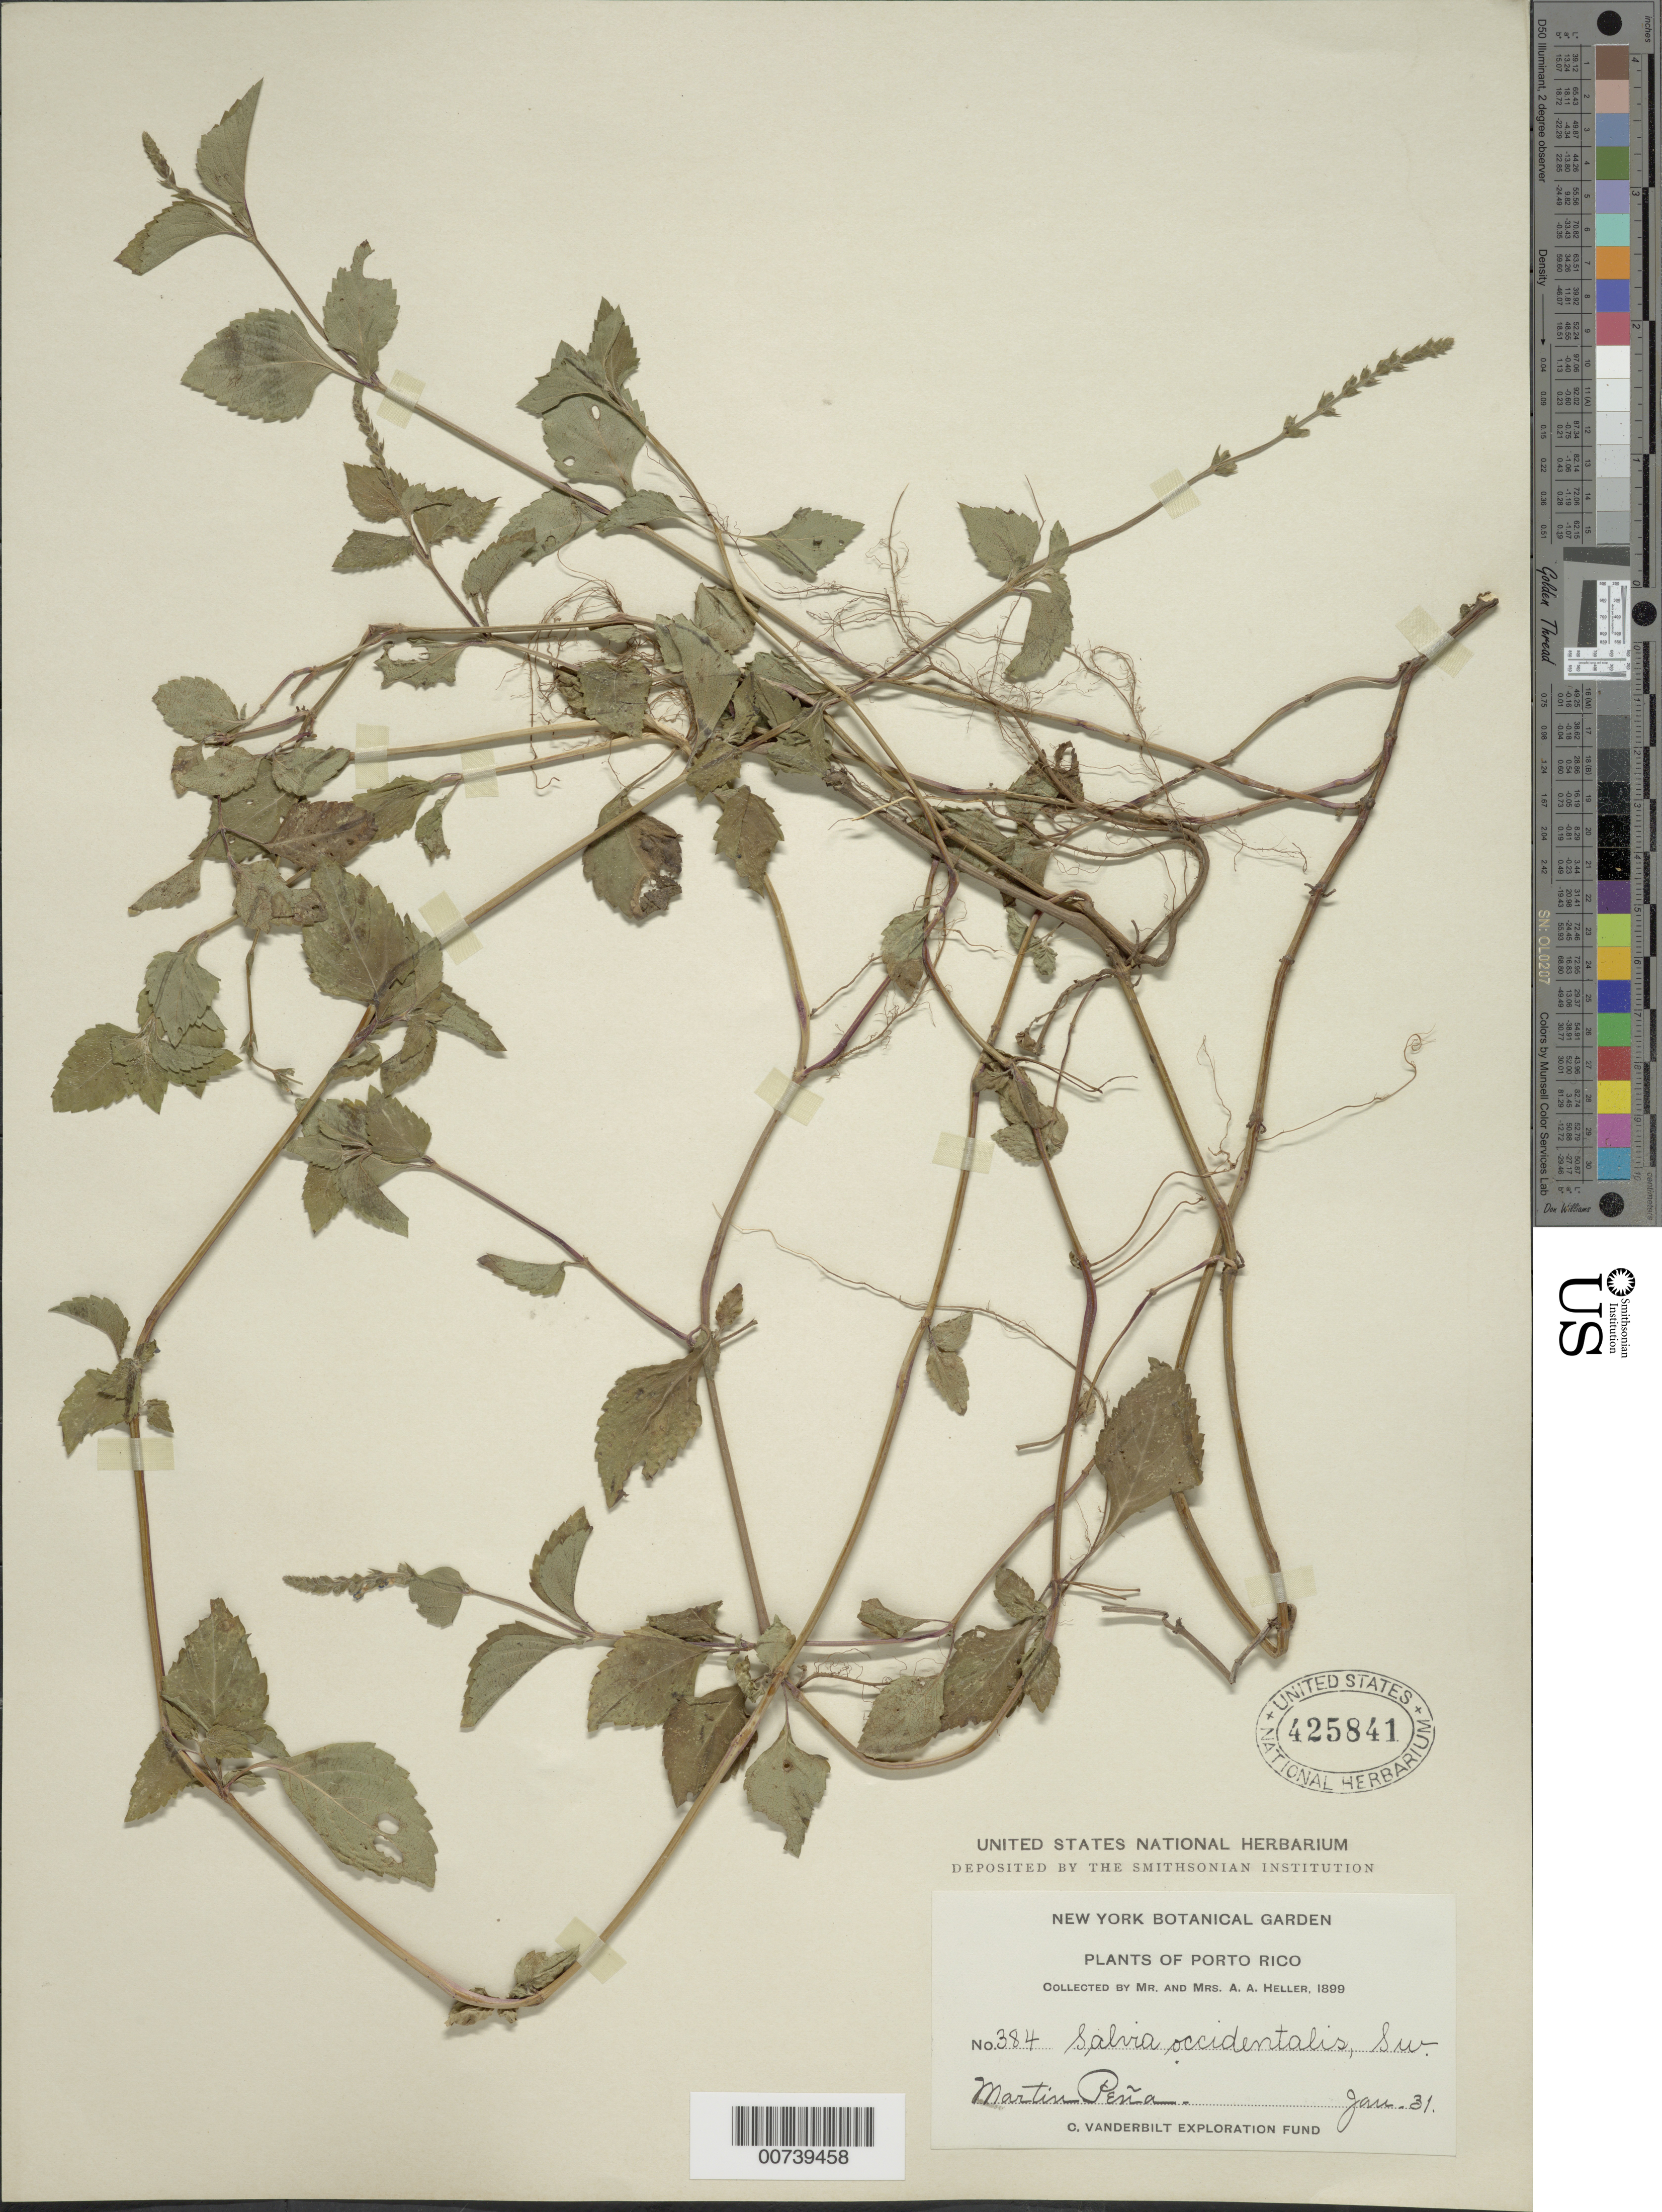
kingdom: Plantae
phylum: Tracheophyta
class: Magnoliopsida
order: Lamiales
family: Lamiaceae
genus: Salvia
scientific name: Salvia occidentalis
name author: Sw.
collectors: A. A. Heller & E. G. Heller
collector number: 384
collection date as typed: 31 Jan 1899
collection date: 1899-01-31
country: Puerto Rico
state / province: San Juan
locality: Martín Peña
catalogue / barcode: US 425841